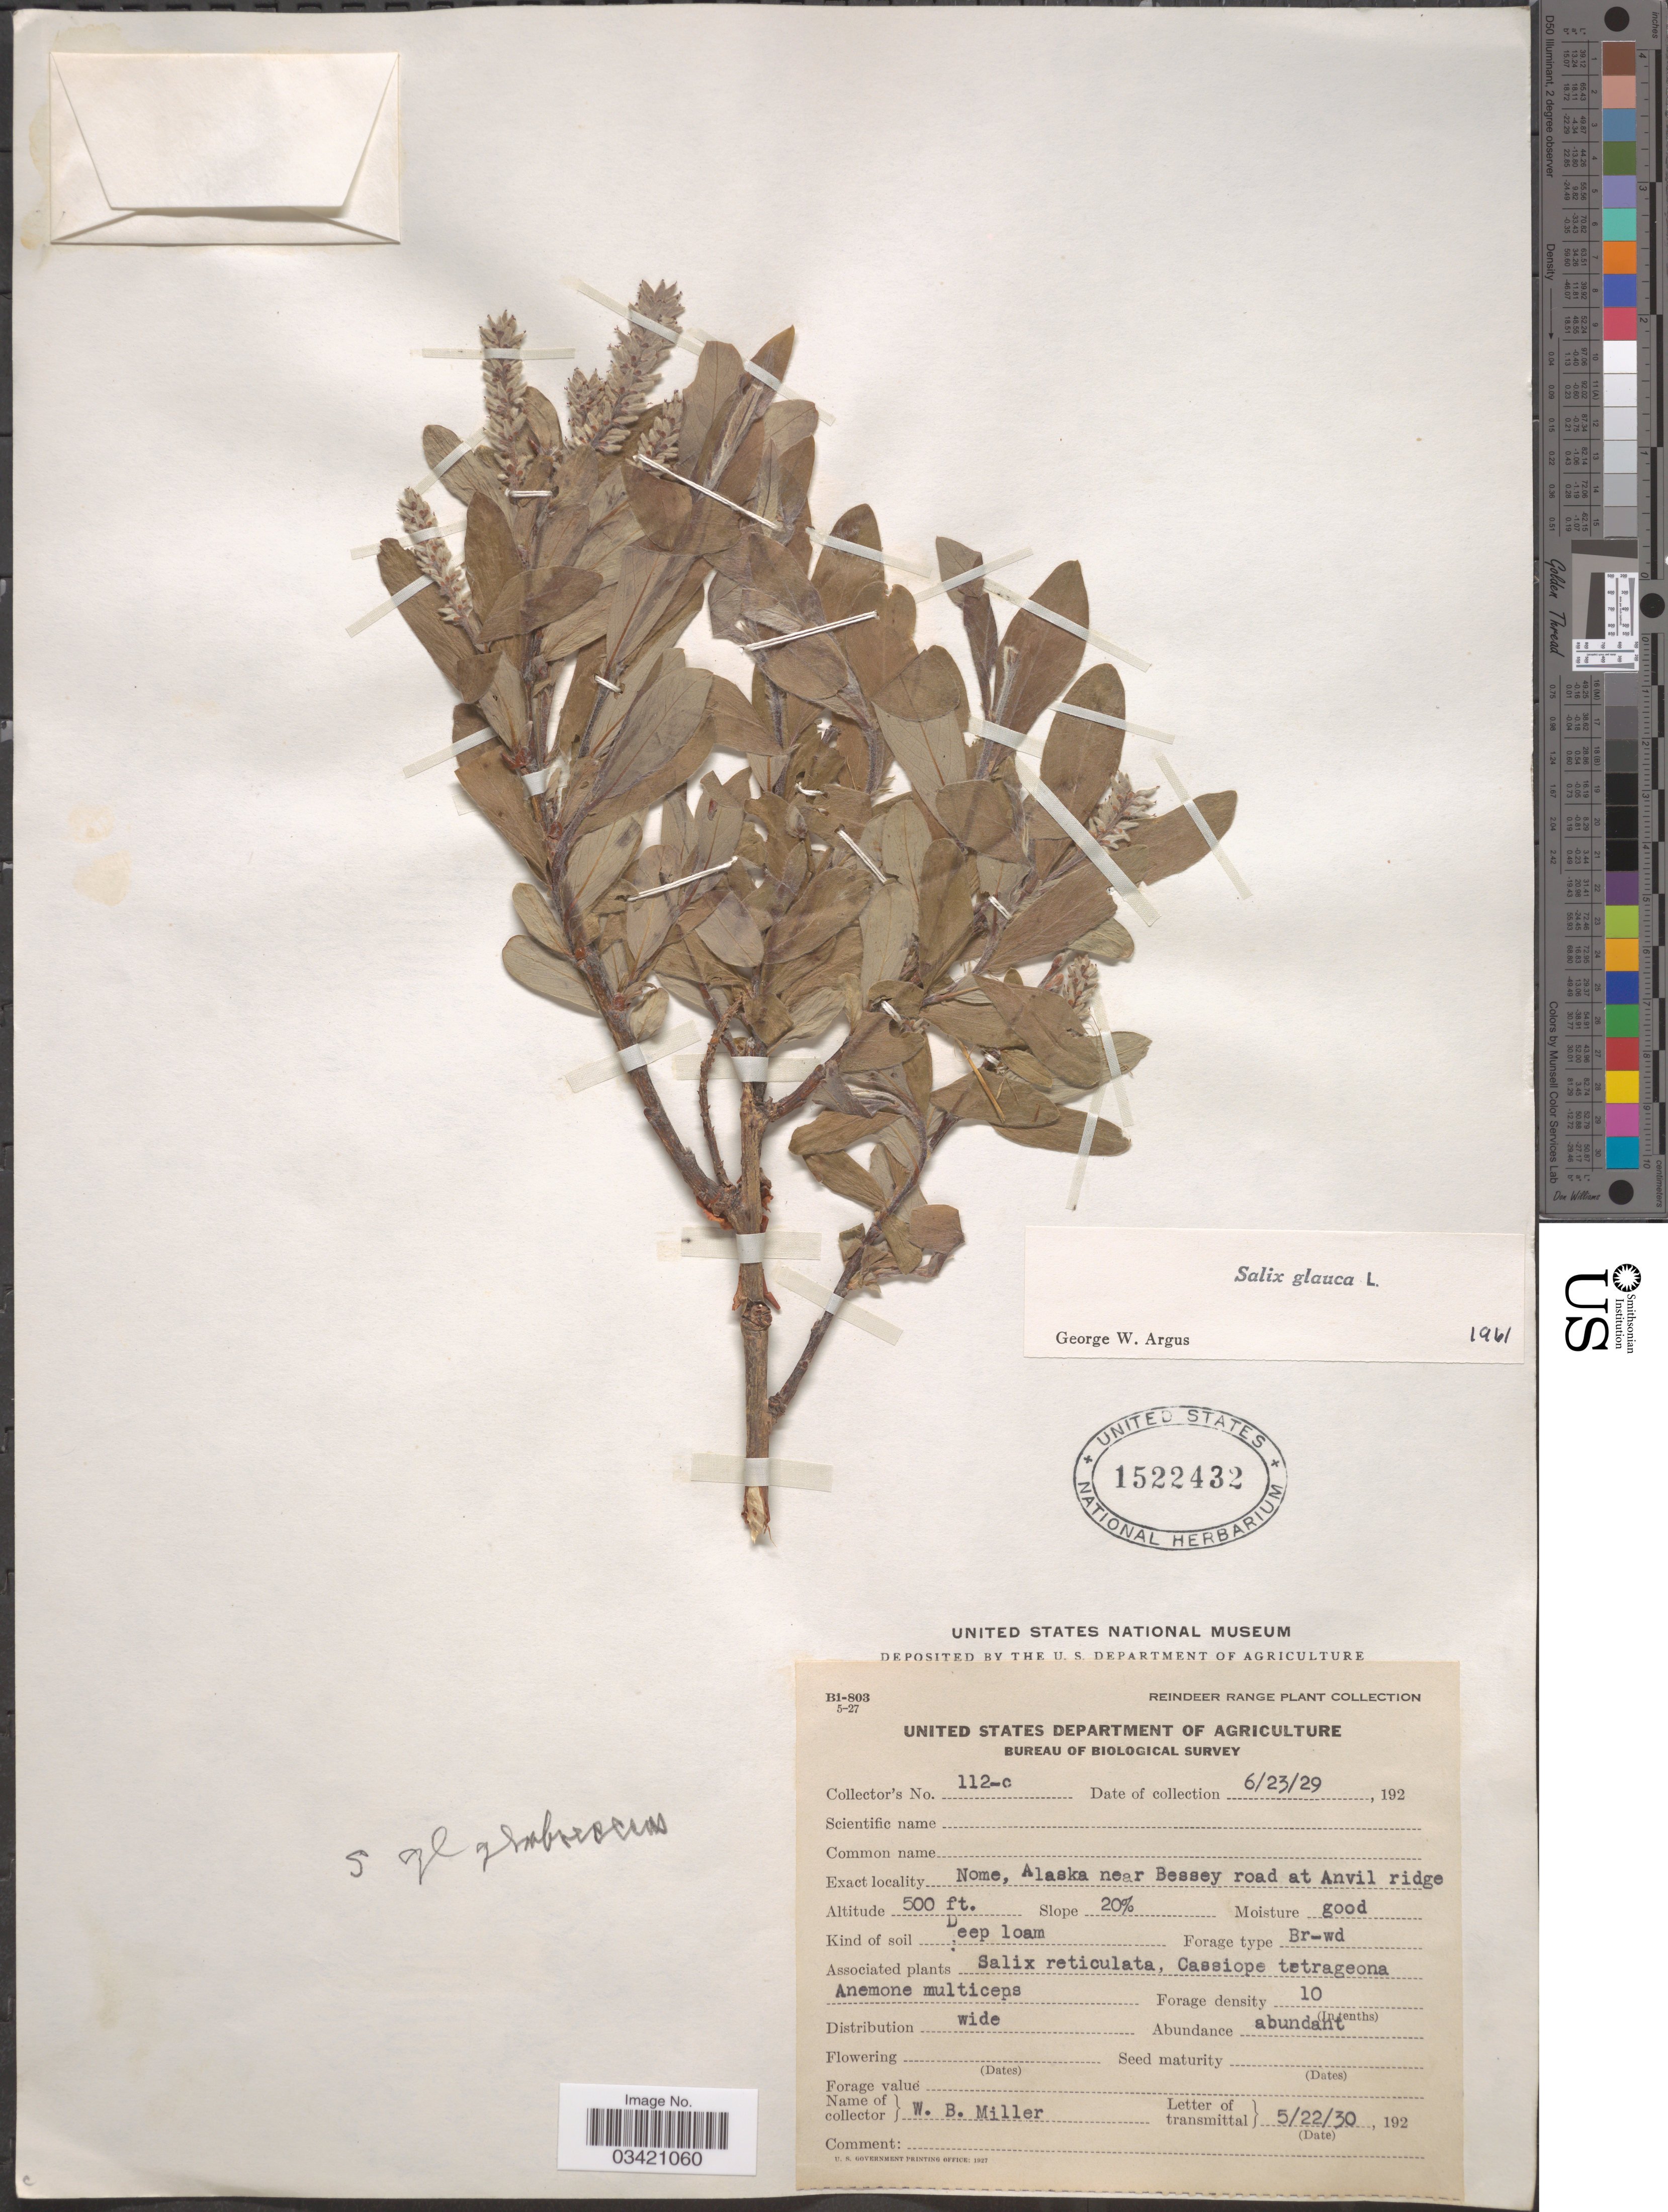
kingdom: Plantae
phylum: Tracheophyta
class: Magnoliopsida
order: Malpighiales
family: Salicaceae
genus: Salix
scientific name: Salix glauca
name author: L.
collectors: W. Miller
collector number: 112-c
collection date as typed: Transcribed d/m/y: 23/6/29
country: United States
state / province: Alaska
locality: Nome, near Bessey road at Anvil ridge.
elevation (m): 152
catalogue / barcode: US 1522432